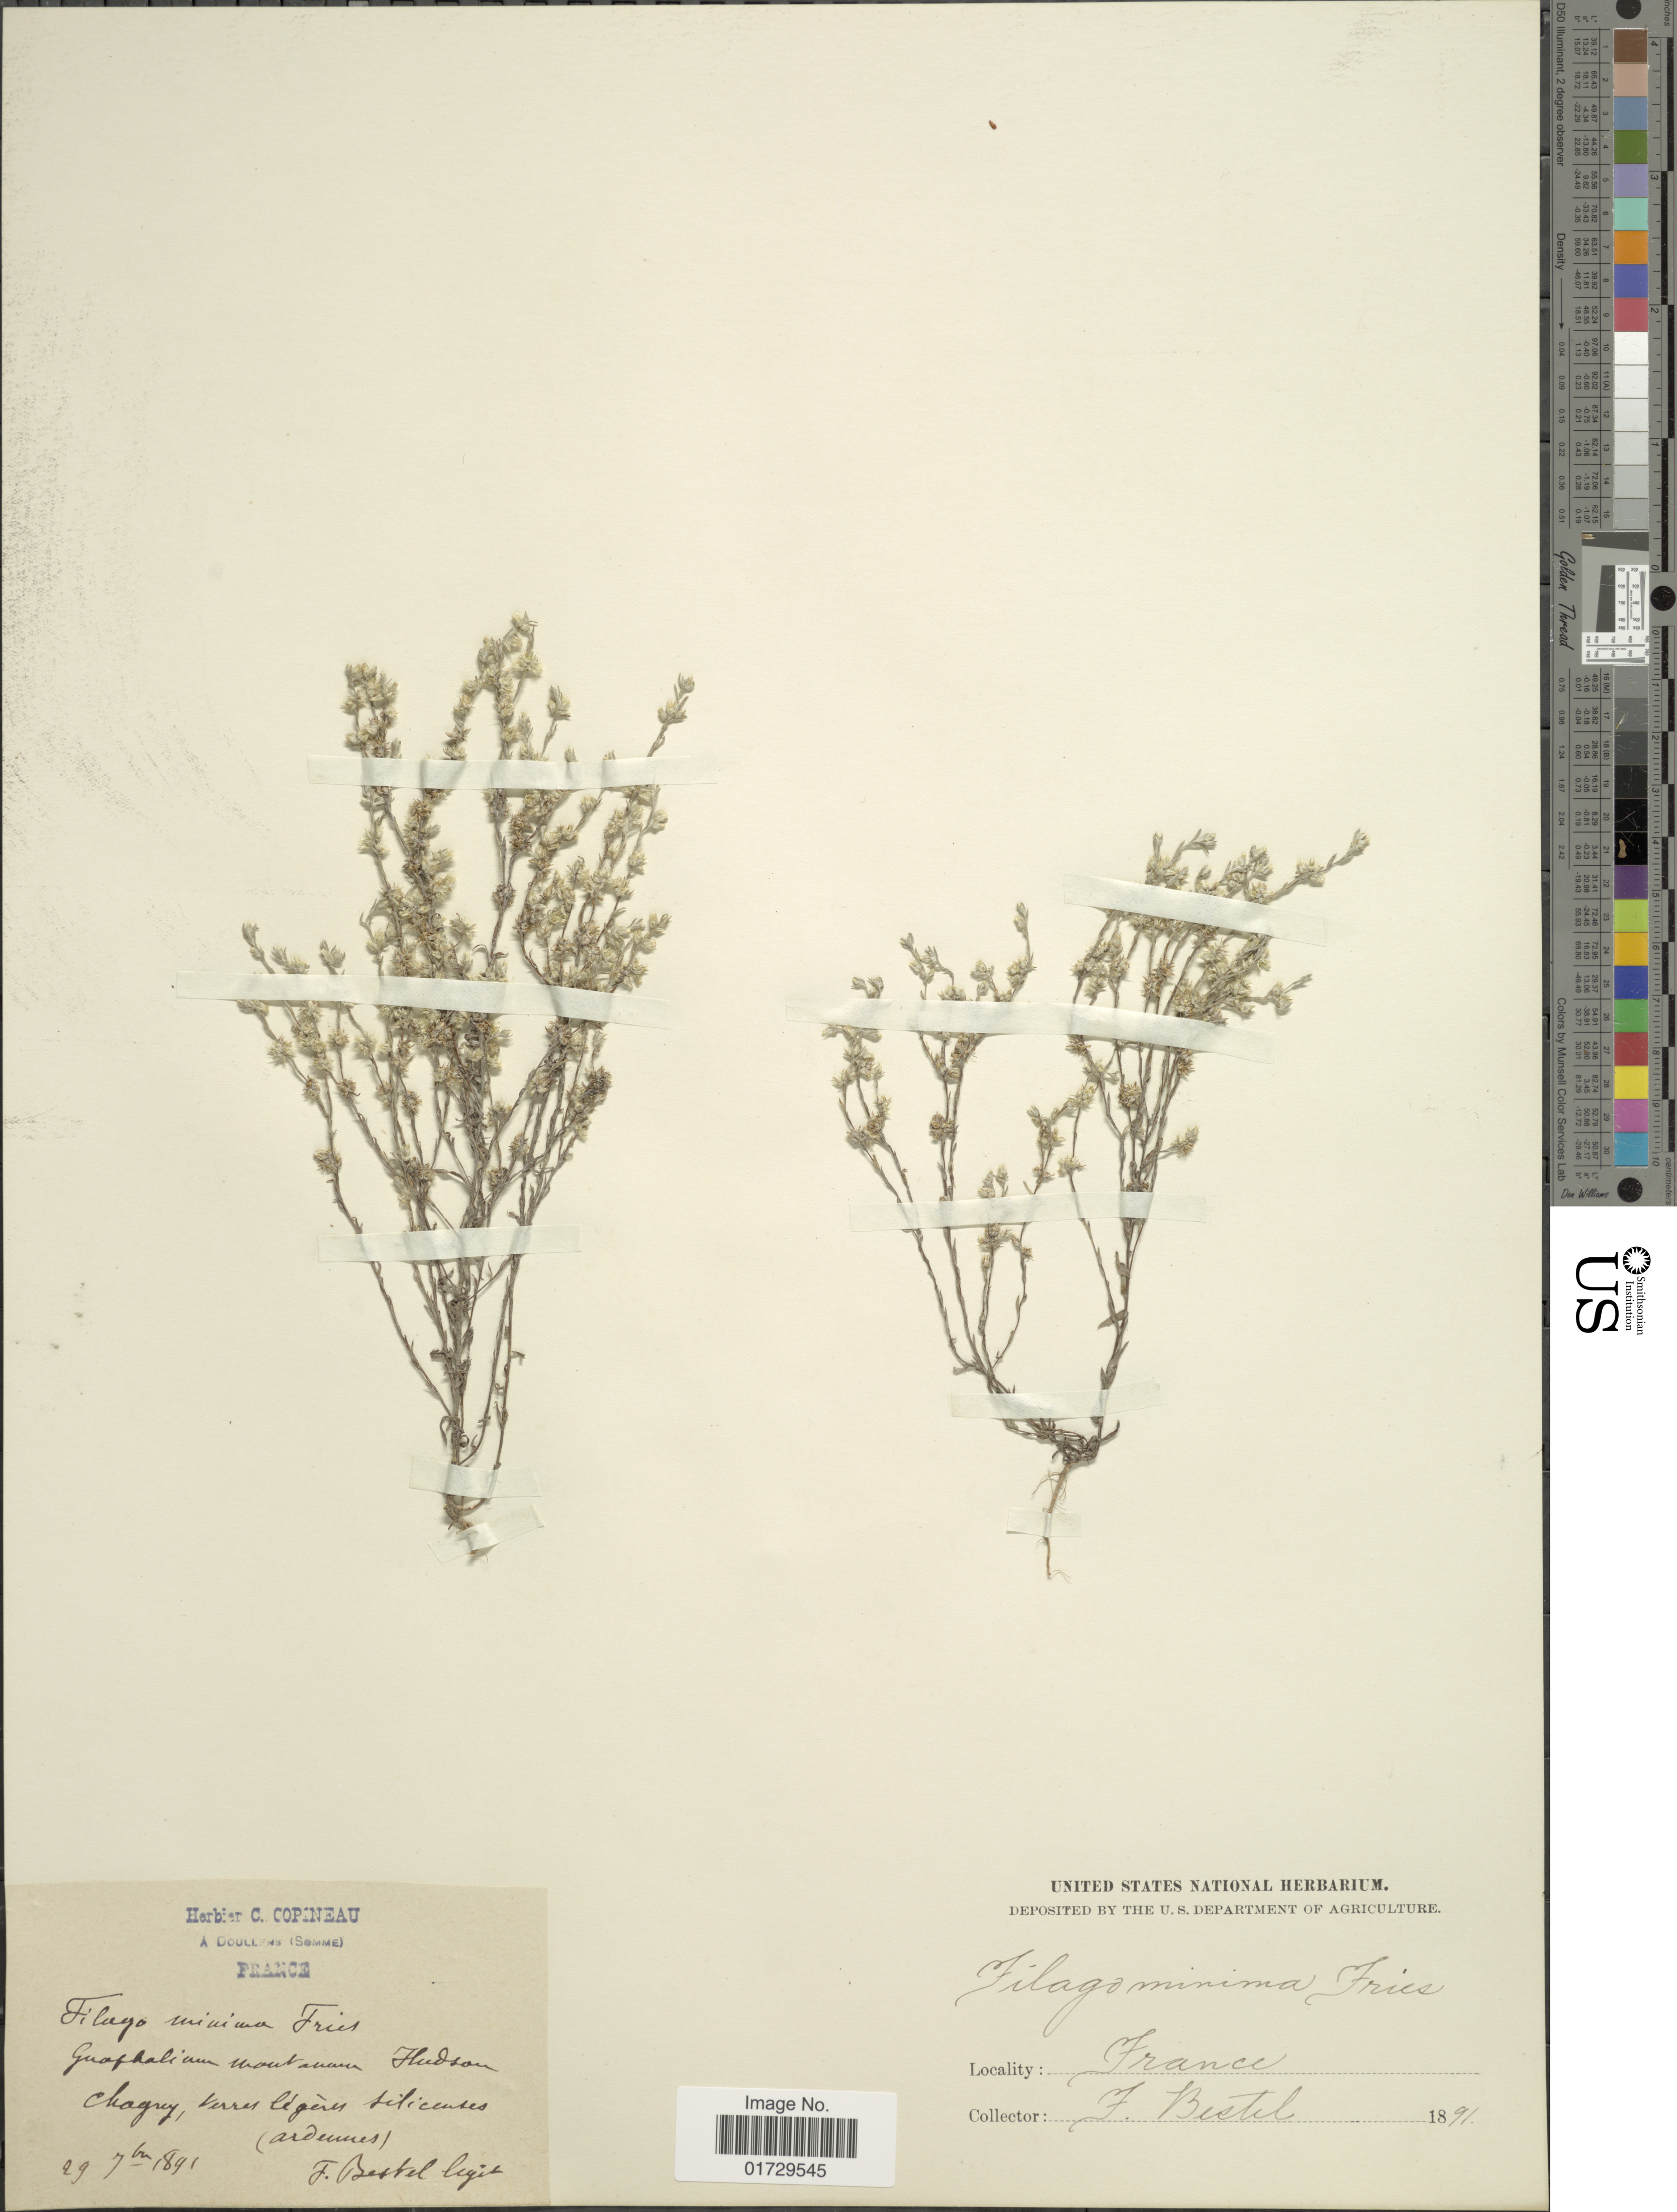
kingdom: Plantae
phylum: Tracheophyta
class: Magnoliopsida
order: Asterales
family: Asteraceae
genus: Filago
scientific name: Filago minima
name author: (Sm.) Pers.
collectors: F. Bestel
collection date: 1891-11-29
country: France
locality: Guaphalium moutanana, Hudson Chagrey [interpreted]